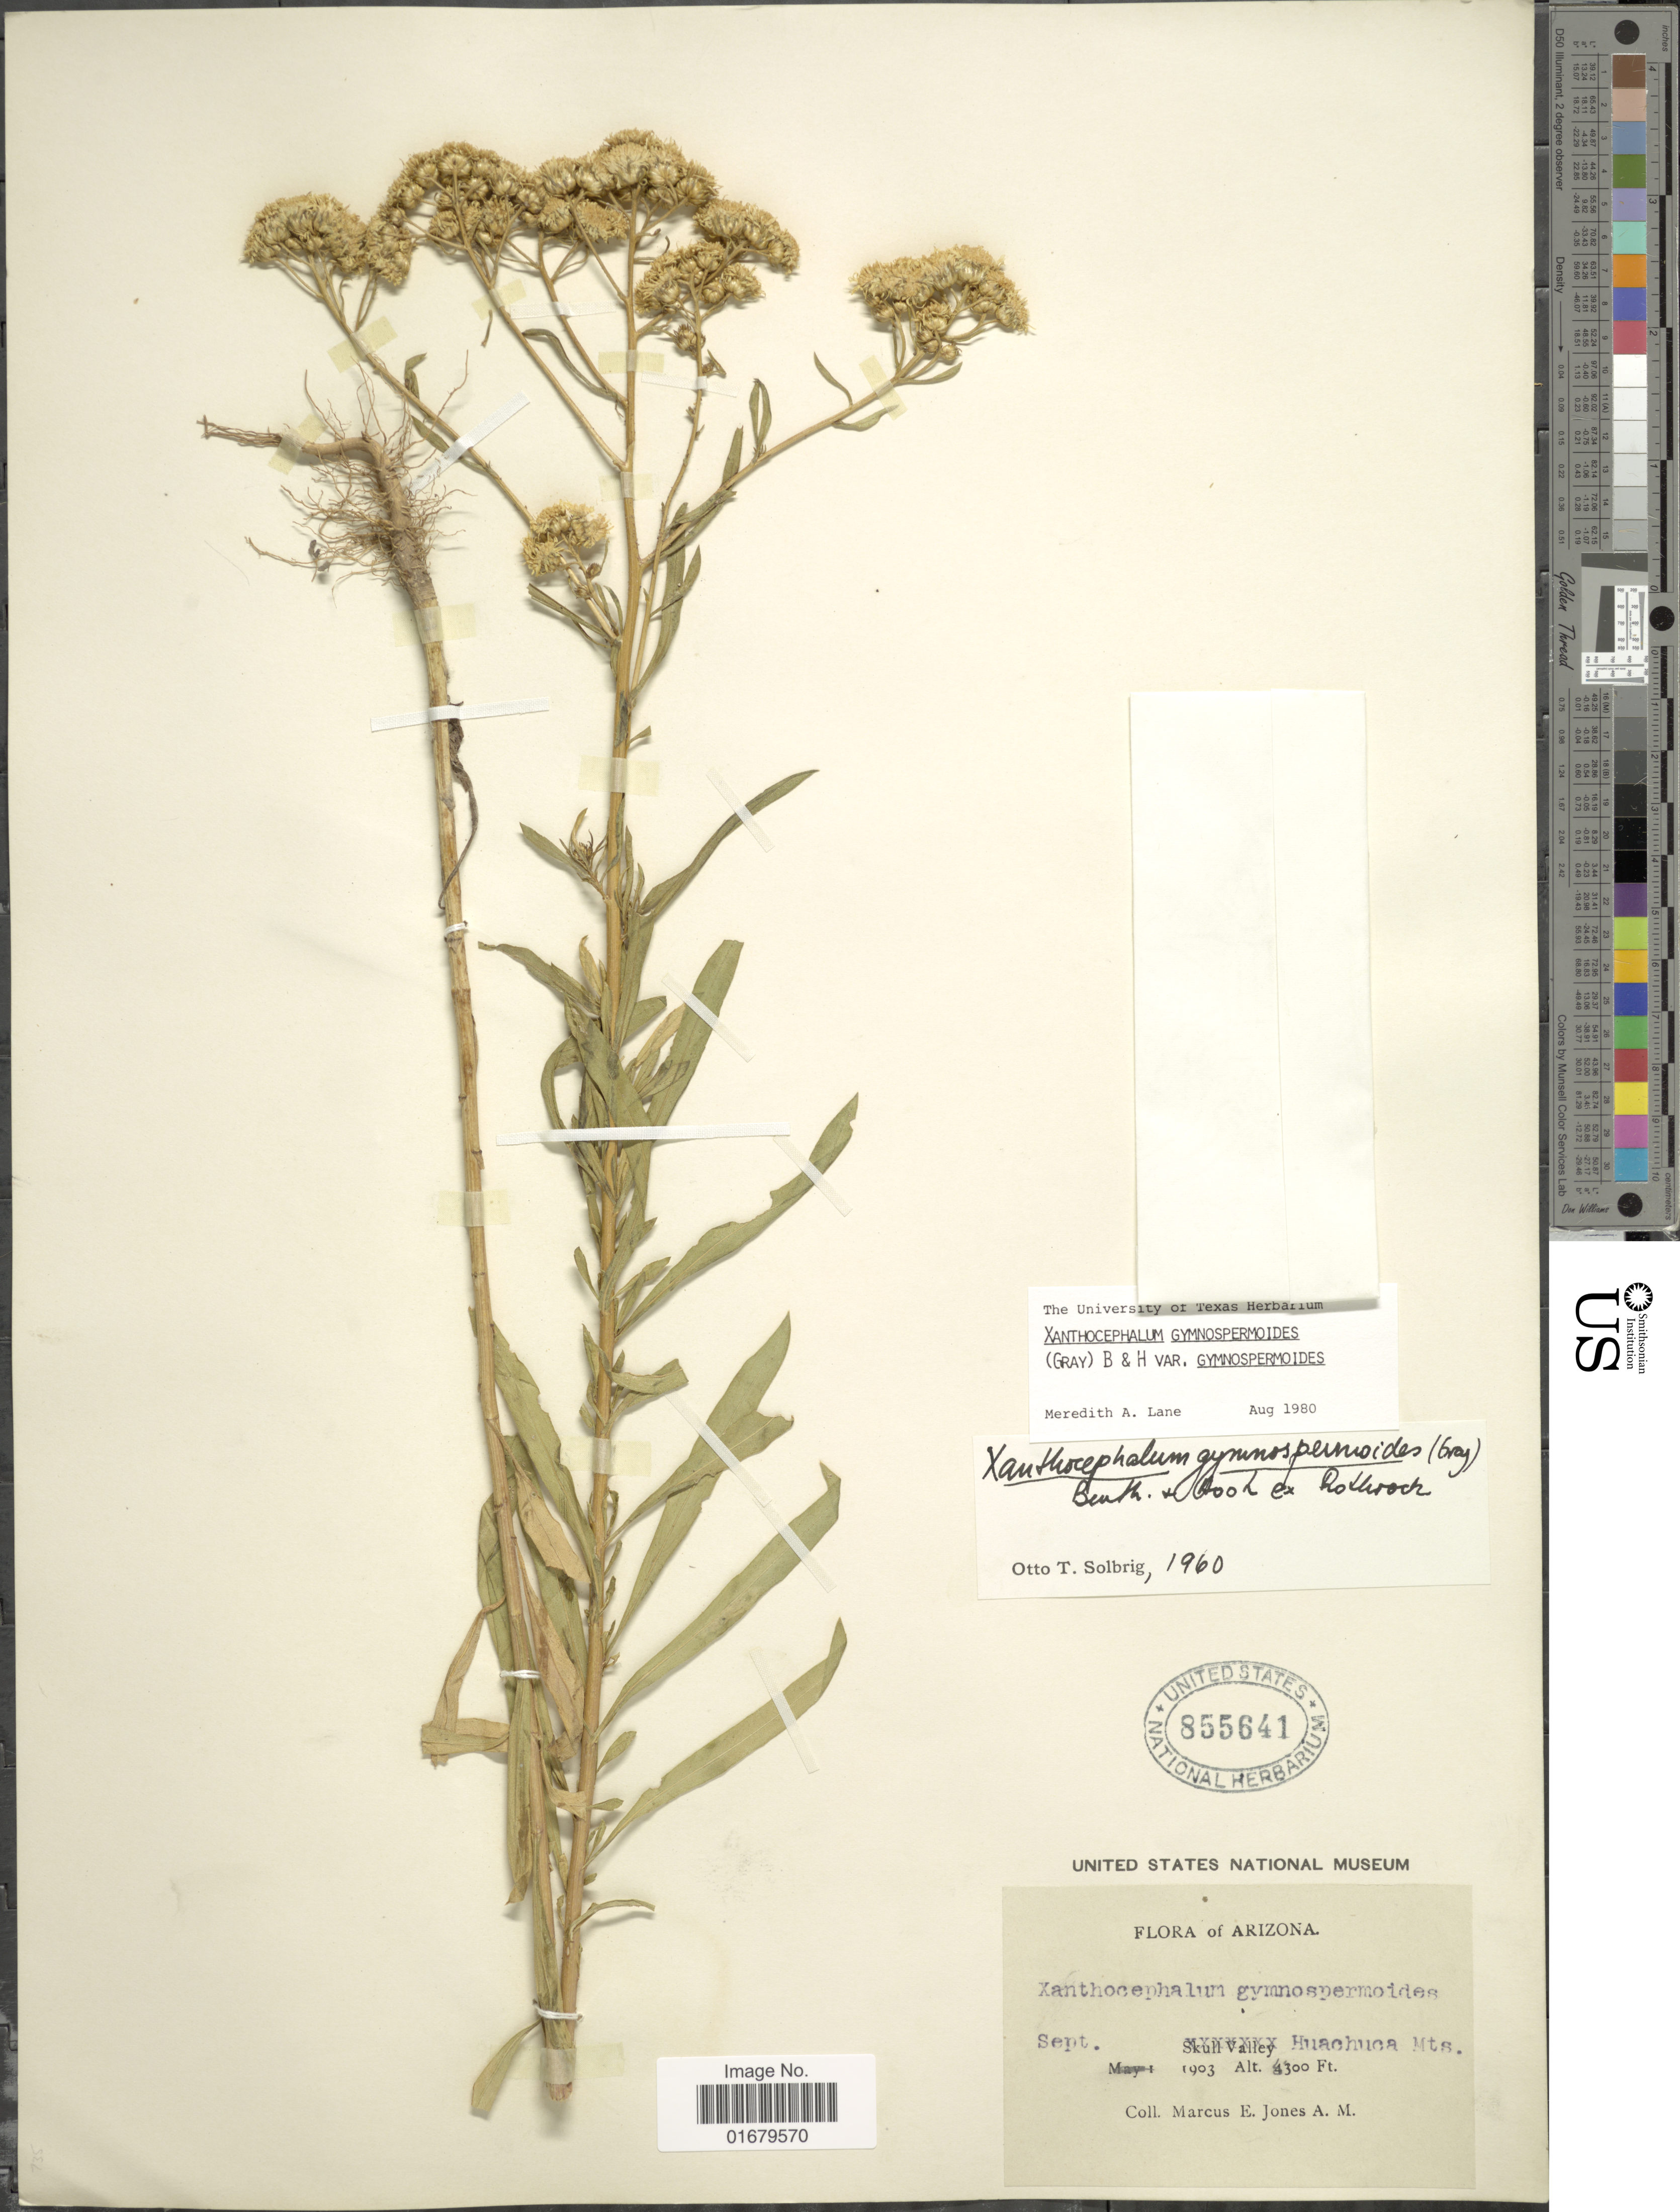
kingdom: Plantae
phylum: Tracheophyta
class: Magnoliopsida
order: Asterales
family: Asteraceae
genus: Xanthocephalum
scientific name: Xanthocephalum gymnospermoides var. gymnospermoides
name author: (A. Gray) Benth. & Hook. f.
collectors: M. E. Jones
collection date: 1903-09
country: United States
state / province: Arizona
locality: Skull Valley, Huachuca Mts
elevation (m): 1311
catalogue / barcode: US 855641